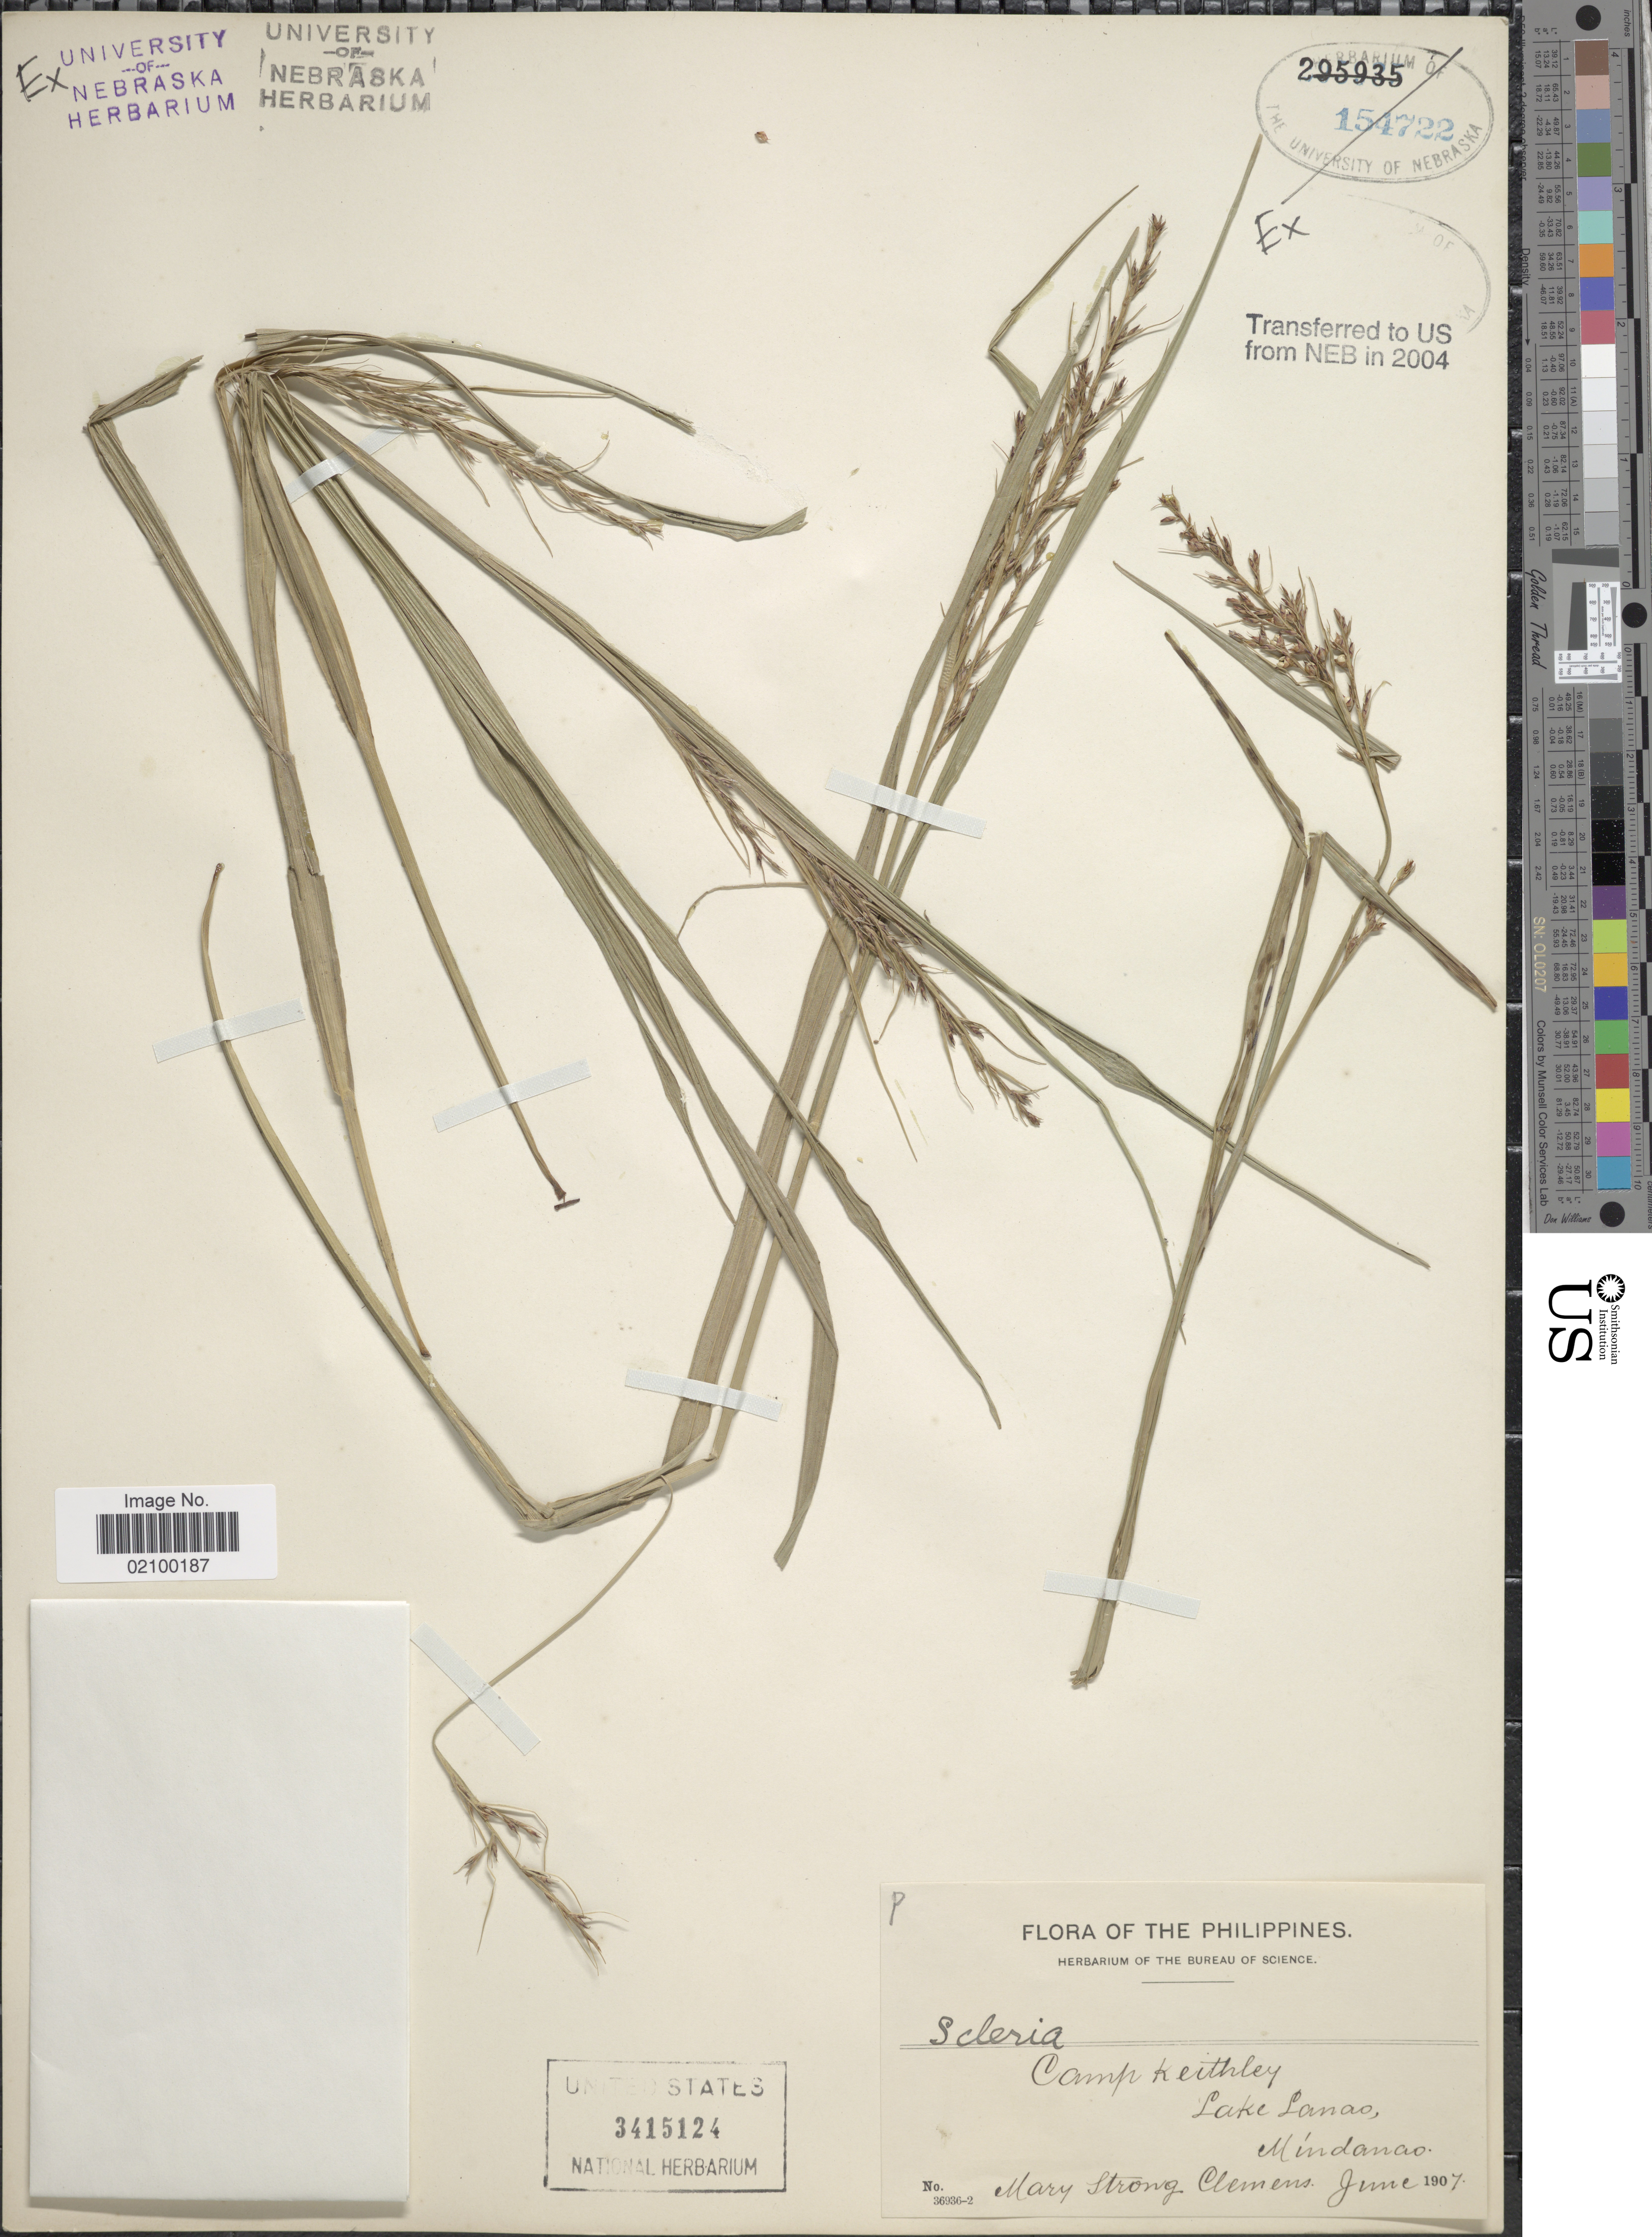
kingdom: Plantae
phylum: Tracheophyta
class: Liliopsida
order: Poales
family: Cyperaceae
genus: Scleria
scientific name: Scleria sp.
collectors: M. S. Clemens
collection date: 1907-06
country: Philippines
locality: Camp Keithley Lake Lanao. Mindanao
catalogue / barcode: US 3415124